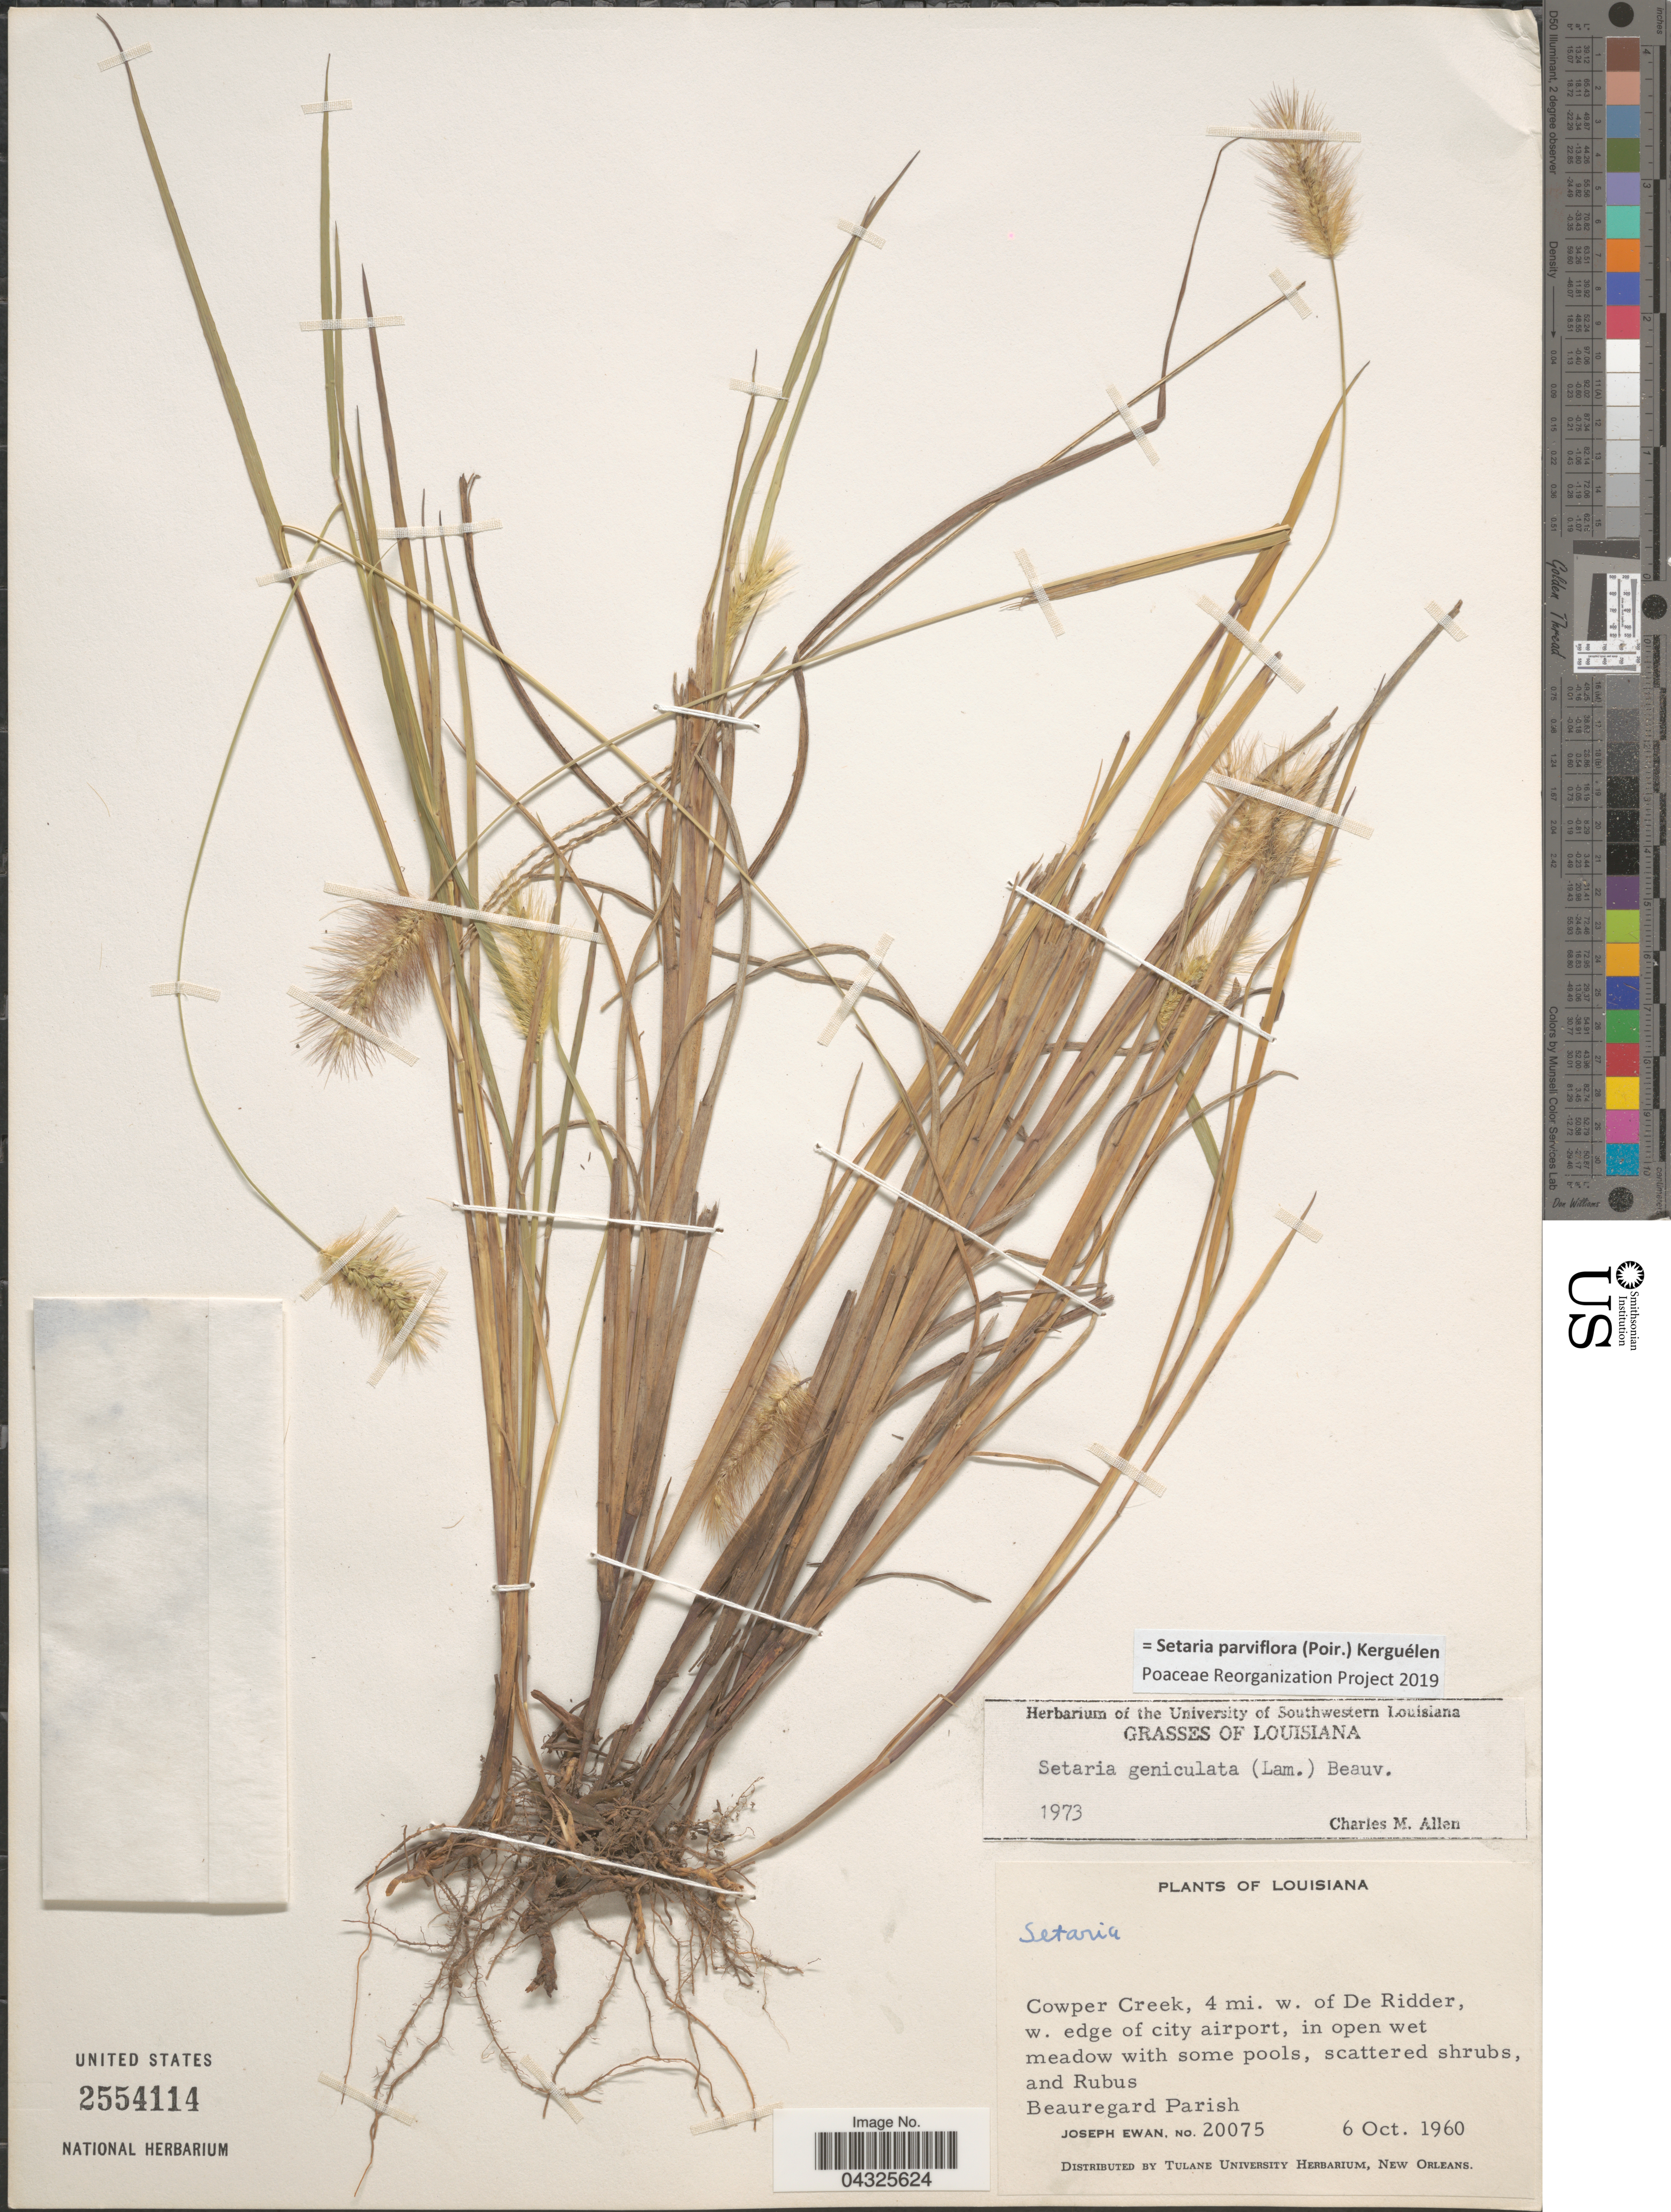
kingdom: Plantae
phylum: Tracheophyta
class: Liliopsida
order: Poales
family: Poaceae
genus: Setaria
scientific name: Setaria parviflora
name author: (Poir.) Kerguélen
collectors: J. A. Ewan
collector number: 20075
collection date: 1960-10-06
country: United States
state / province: Louisiana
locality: Cowper Creek, 4 mi. w. of De Ridder, w. edge of city airport. Beauregard Parish.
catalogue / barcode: US 2554114